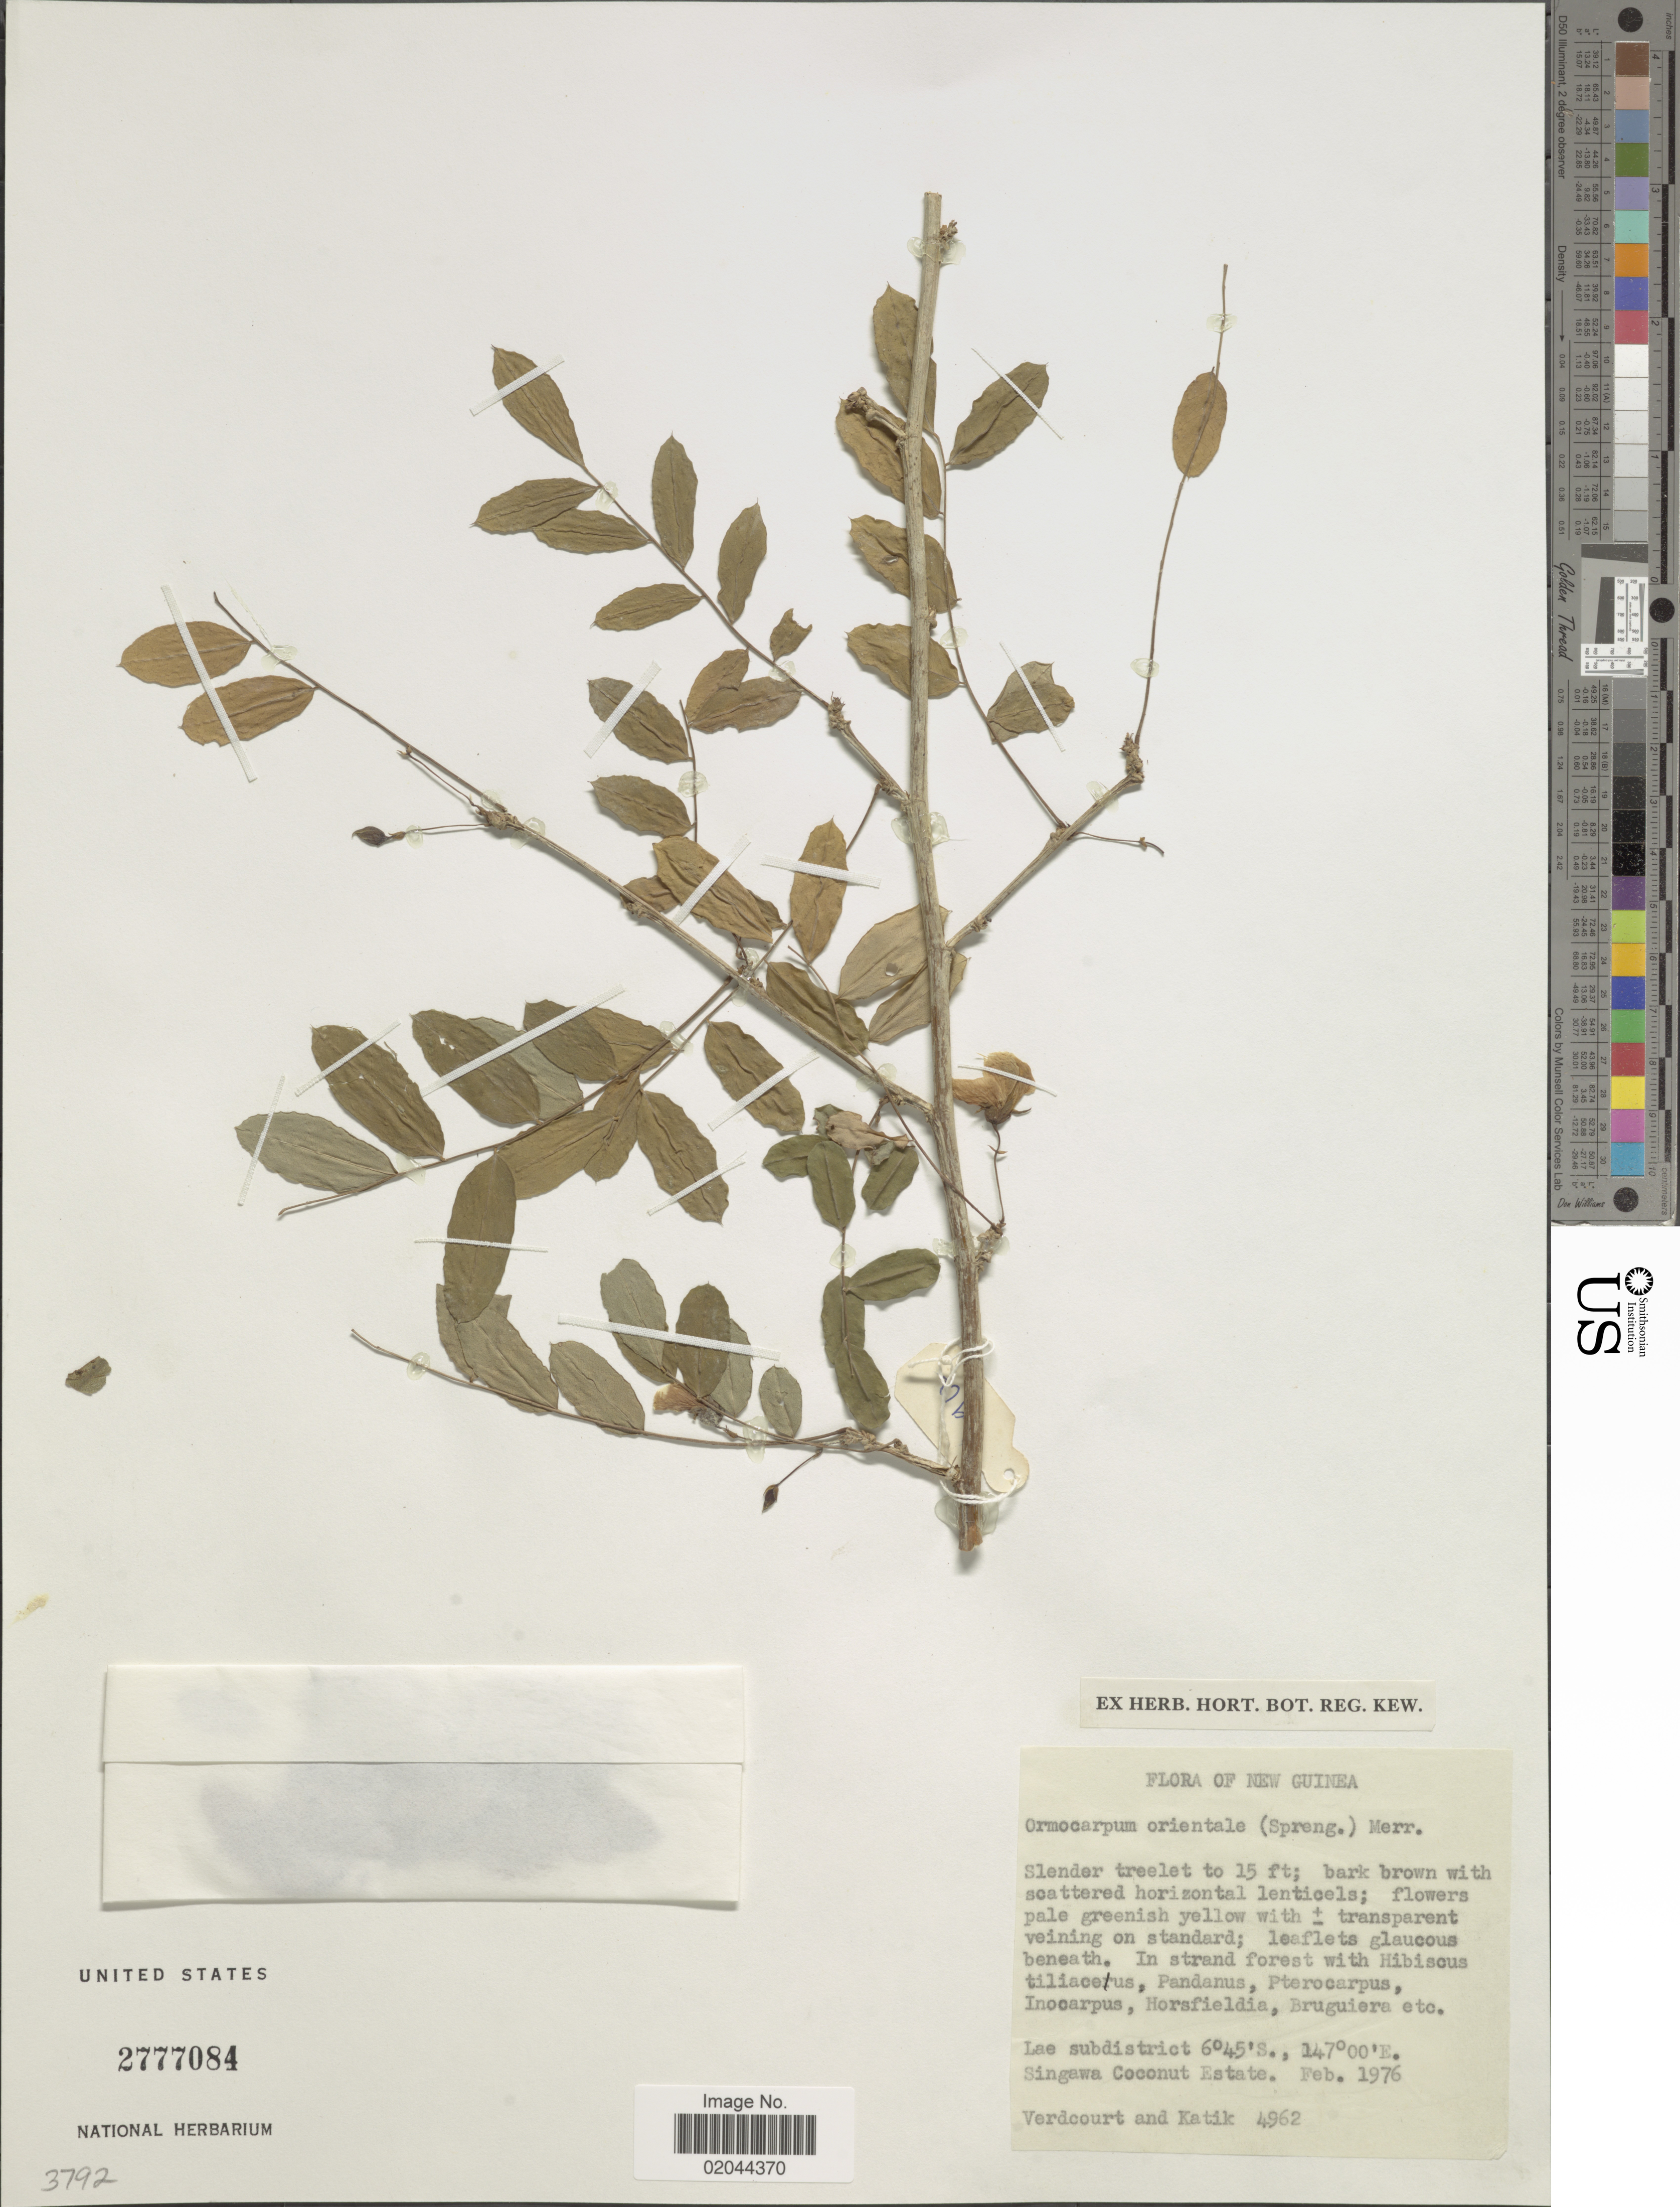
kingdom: Plantae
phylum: Tracheophyta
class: Magnoliopsida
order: Fabales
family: Fabaceae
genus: Ormocarpum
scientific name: Ormocarpum orientale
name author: (Spreng.) Merr.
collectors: -. Verdcourt & Katik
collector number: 4962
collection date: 1976-02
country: Papua New Guinea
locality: New Guinea, Lae subdistrict, Singawa Coconut Estate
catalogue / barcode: US 2777084